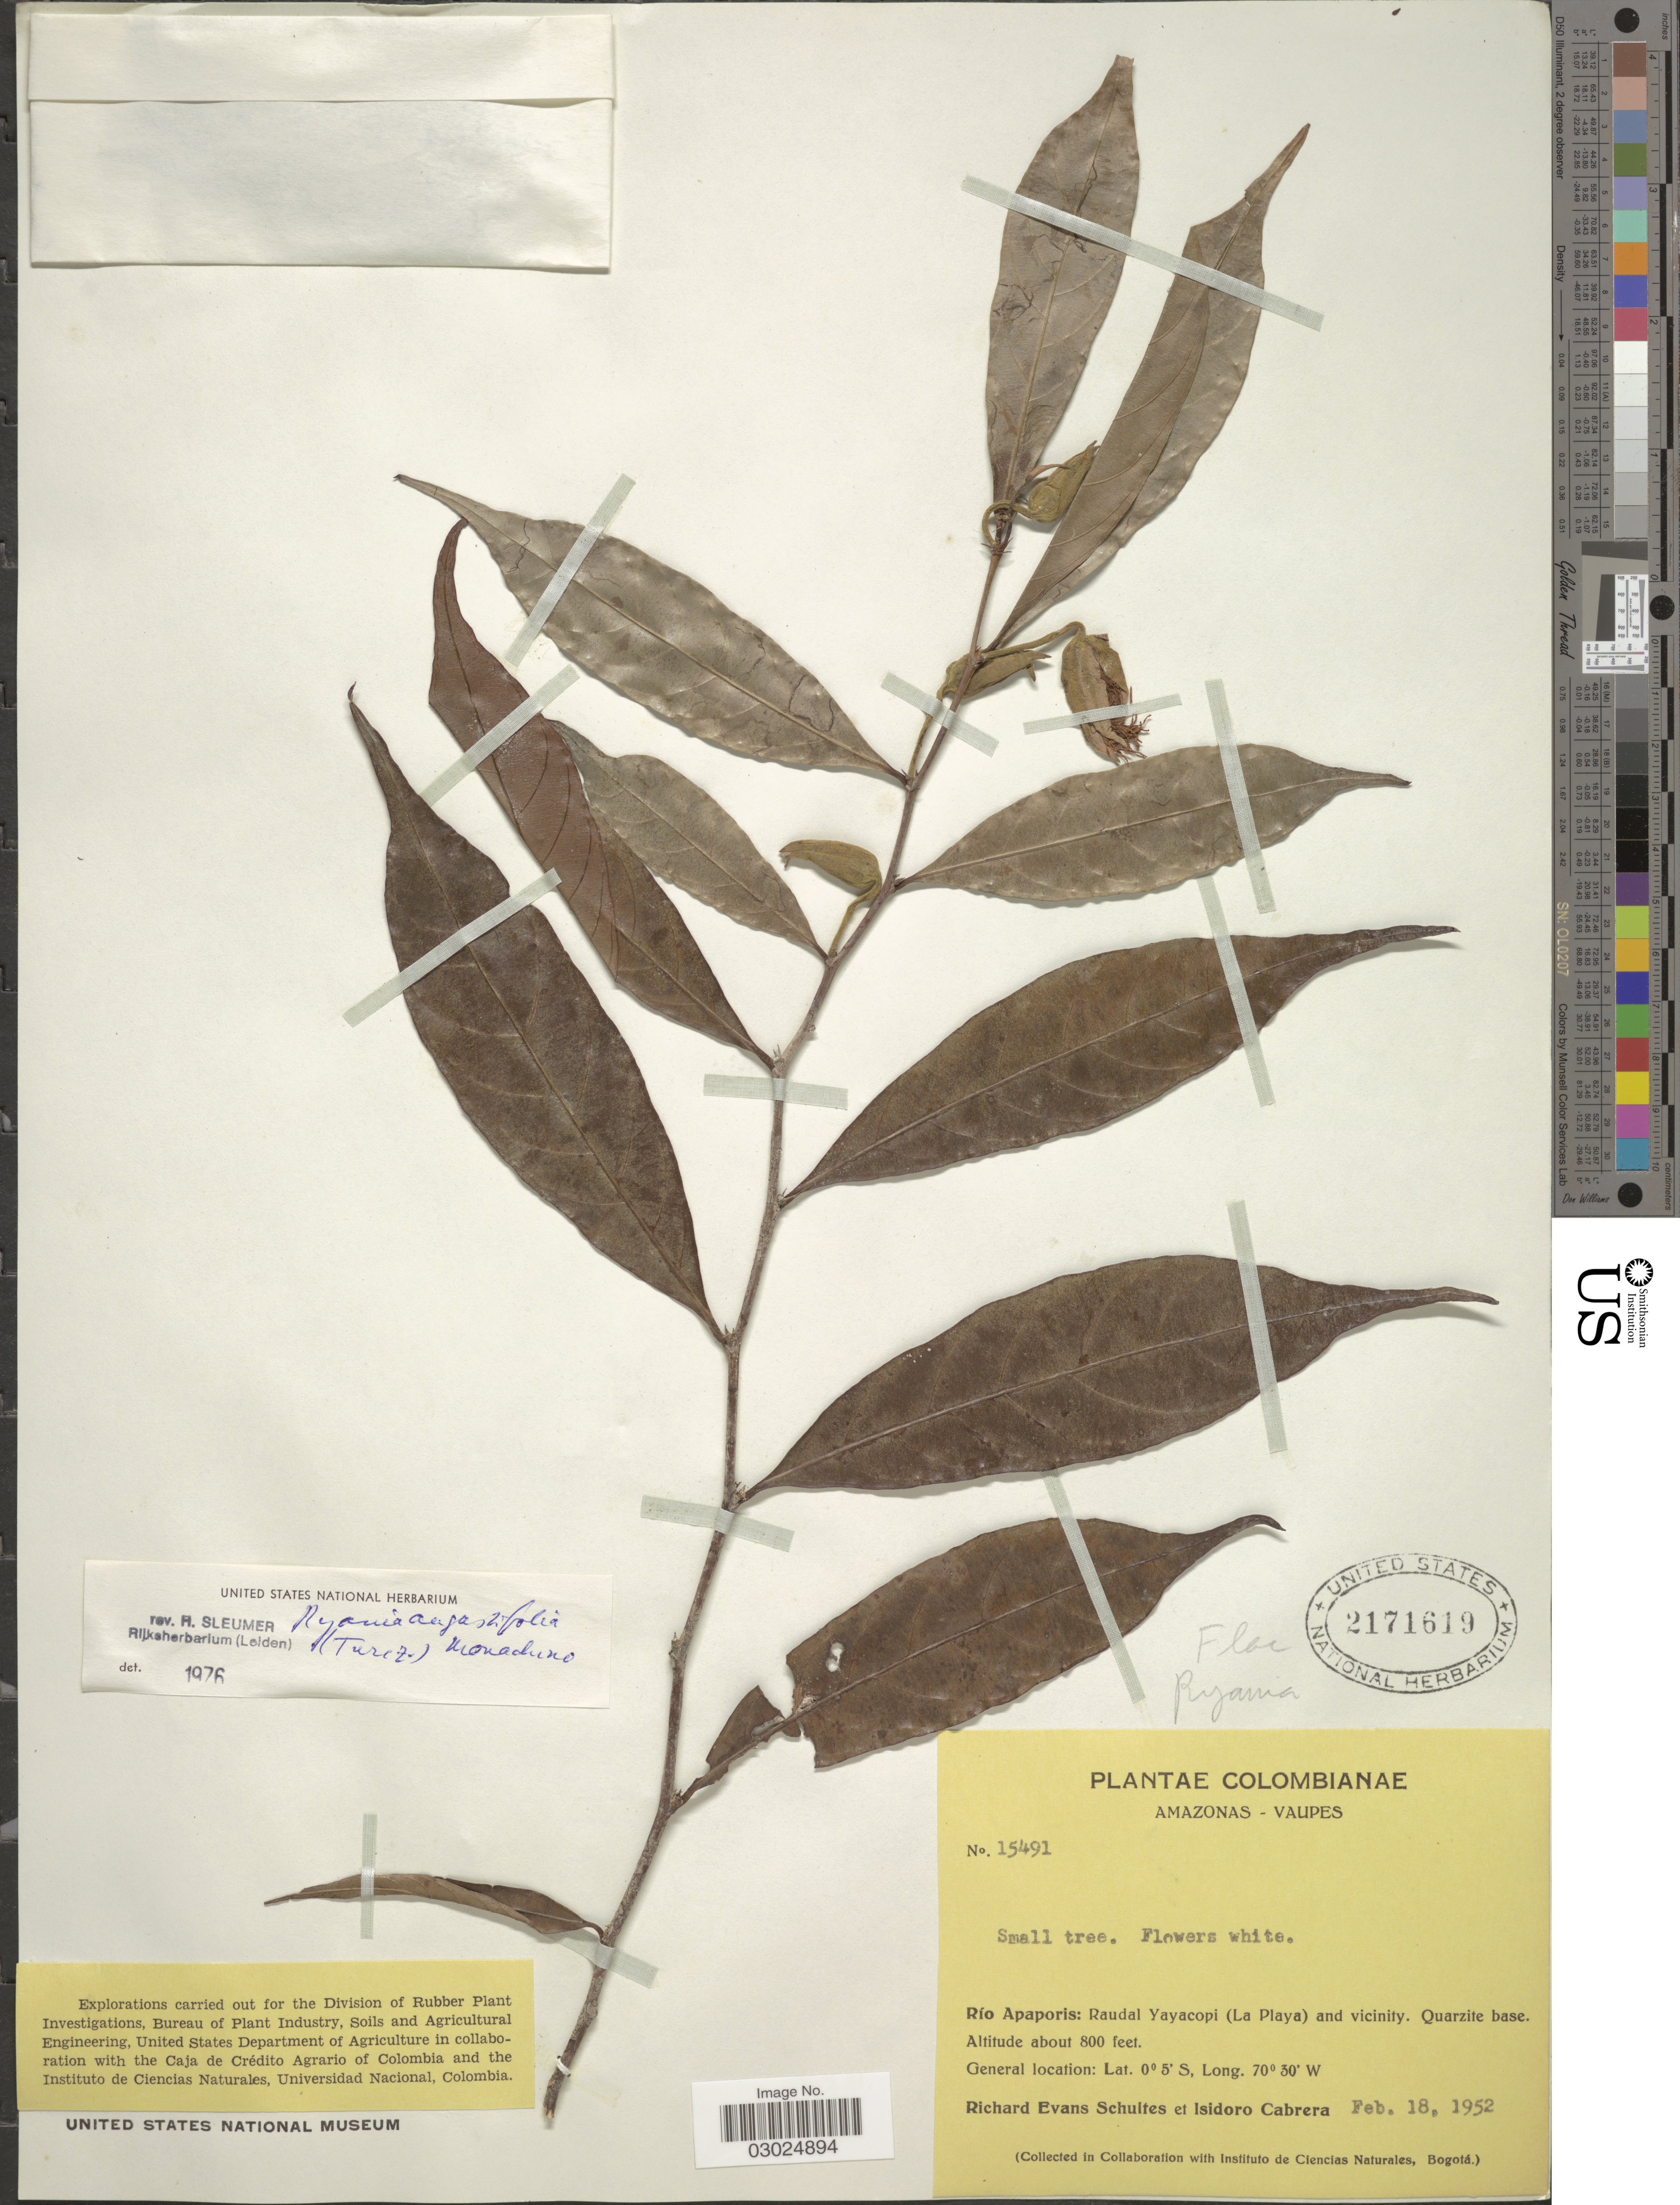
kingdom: Plantae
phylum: Tracheophyta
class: Magnoliopsida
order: Malpighiales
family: Salicaceae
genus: Ryania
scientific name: Ryania angustifolia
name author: (Turcz.) Monach.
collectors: R. E. Schultes & I. Cabrera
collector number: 15491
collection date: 1952-02-18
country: Colombia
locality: Amazonas-Vaupes. Río Apaporis: Raudal Yayacopi (La Playa) and vicinity. Quarzite base.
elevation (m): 244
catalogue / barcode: US 2171619